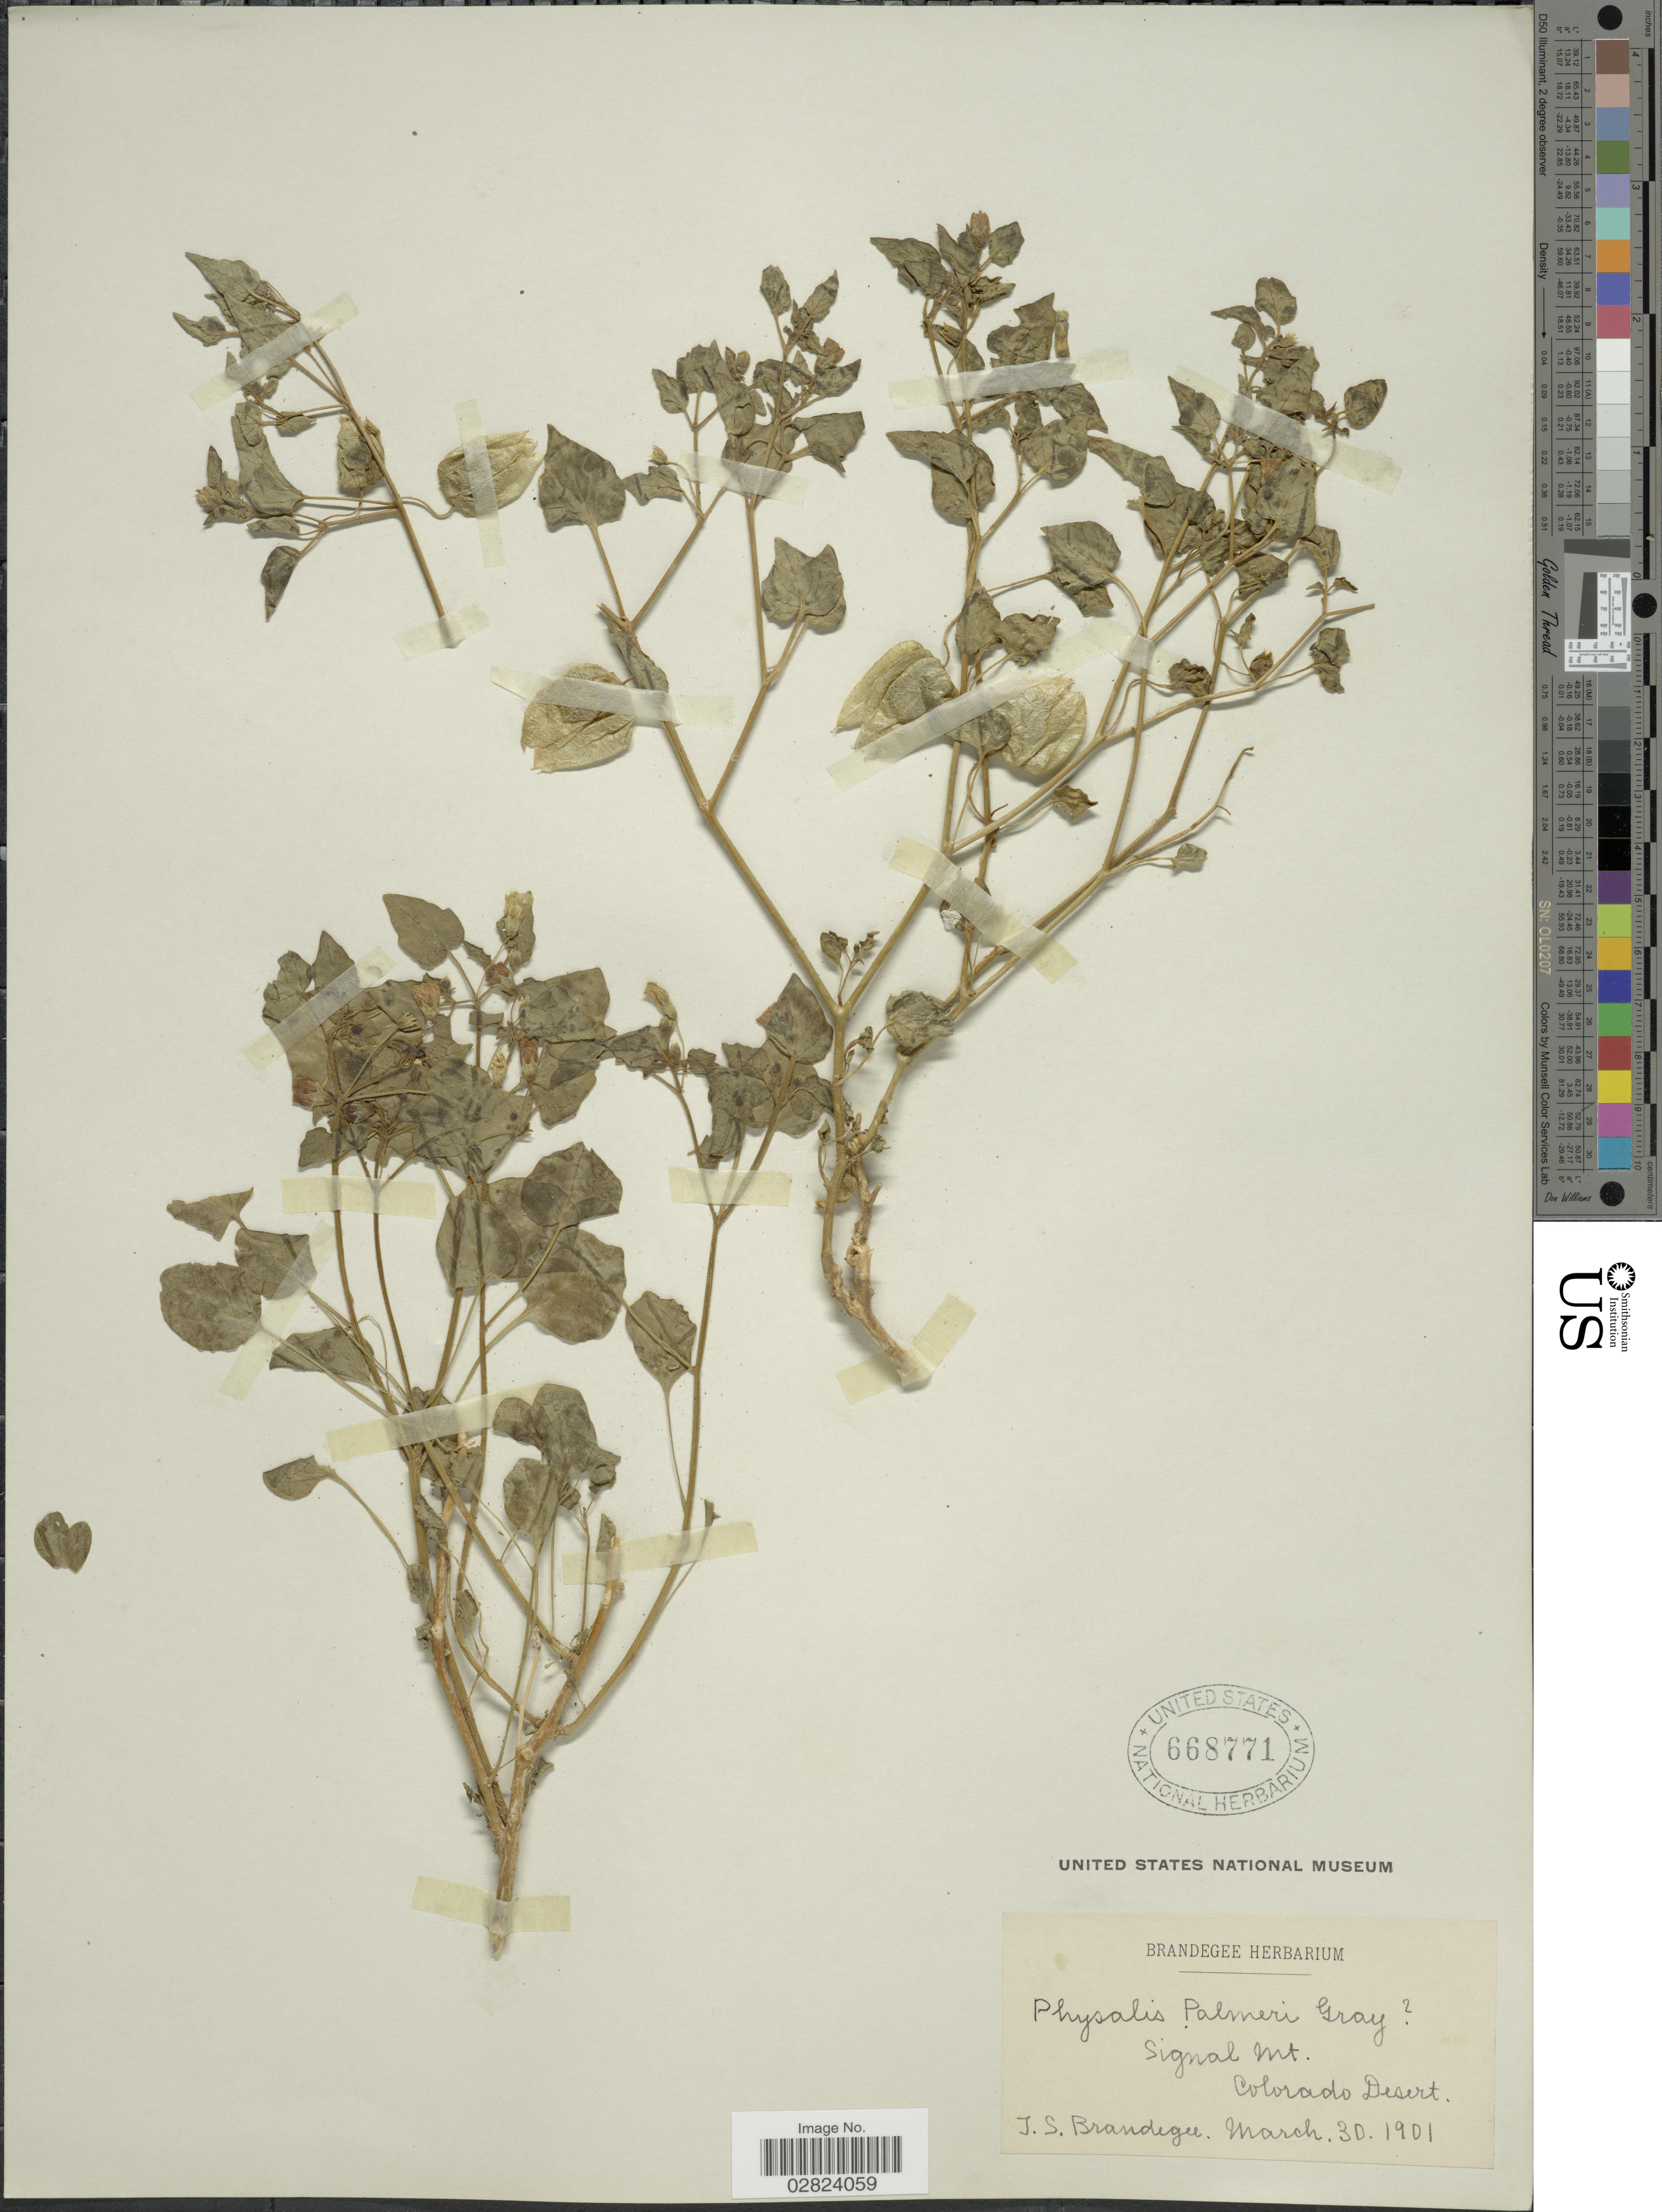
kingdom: Plantae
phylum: Tracheophyta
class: Magnoliopsida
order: Solanales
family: Solanaceae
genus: Physalis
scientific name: Physalis palmeri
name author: A. Gray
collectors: T. S. Brandegee (herbarium)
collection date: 1901-03-30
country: United States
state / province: Colorado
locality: Signal Mt. Colorado Desert.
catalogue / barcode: US 668771